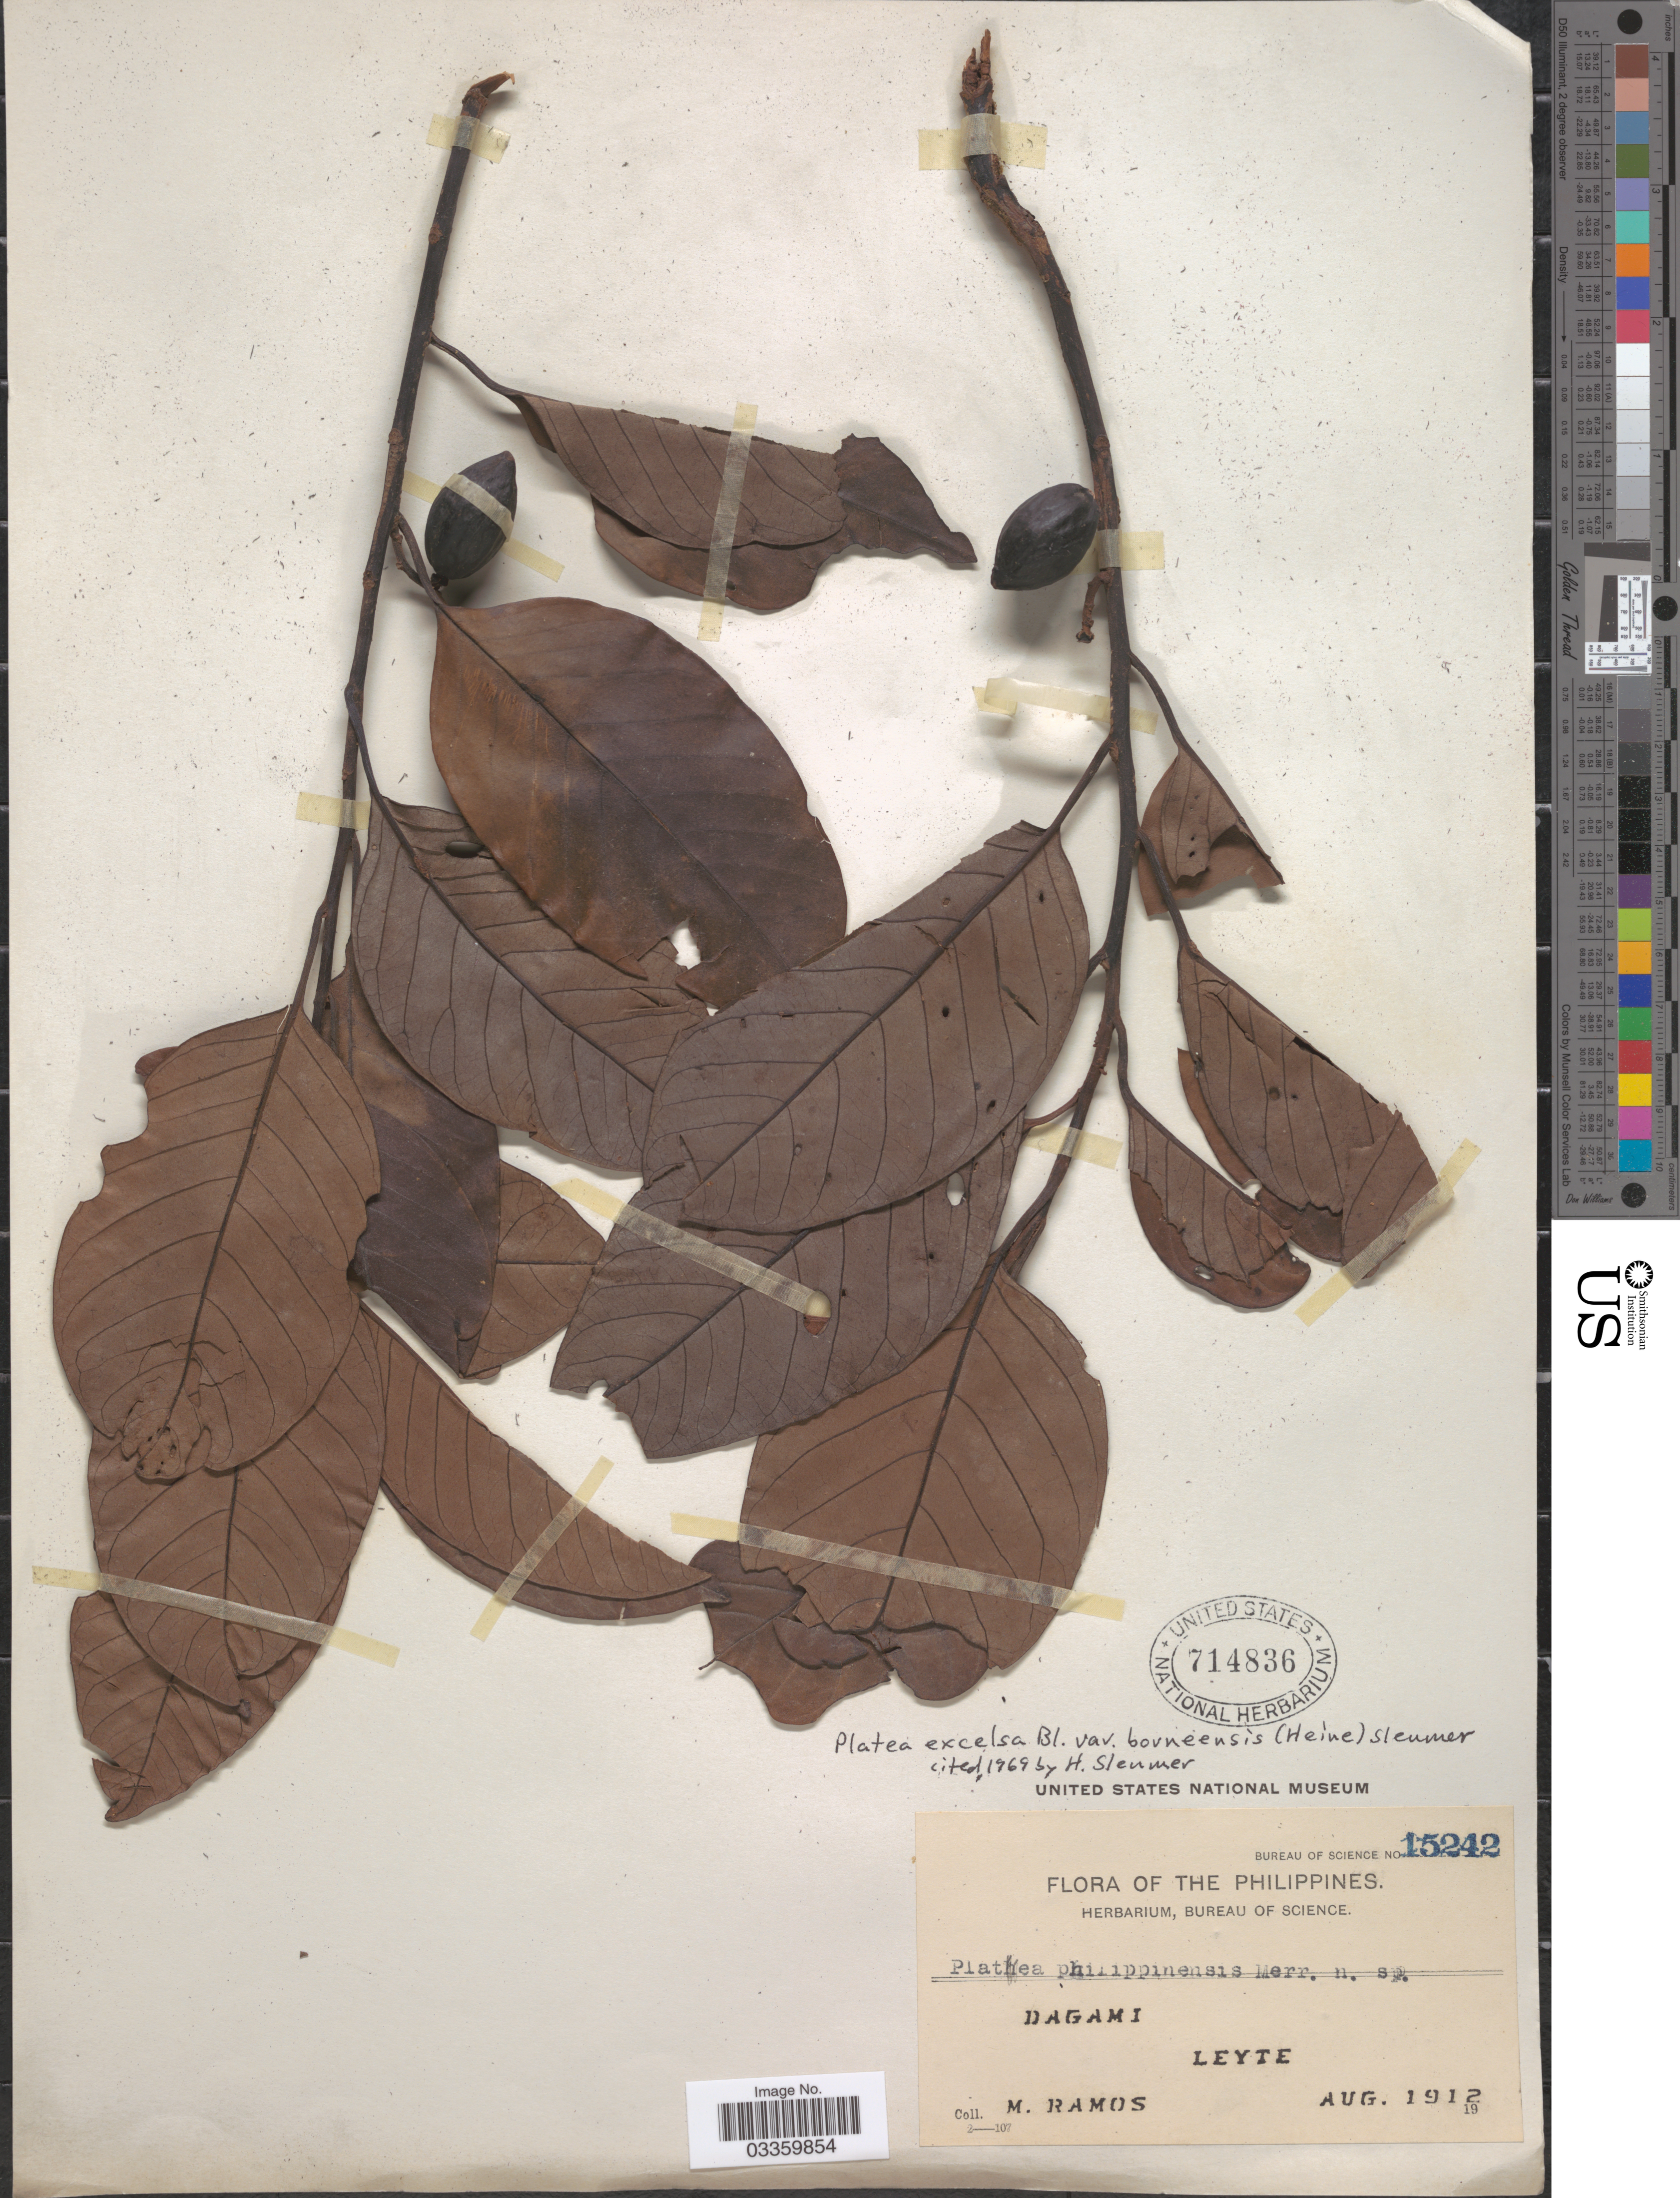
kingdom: Plantae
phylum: Tracheophyta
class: Magnoliopsida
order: Metteniusales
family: Metteniusaceae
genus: Platea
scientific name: Platea excelsa var. borneensia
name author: (Blume) Sleumer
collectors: M. Ramos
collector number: Bureau of science 15242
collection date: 1912-08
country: Philippines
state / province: Eastern Visayas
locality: Dagami, Leyte.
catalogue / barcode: US 714836